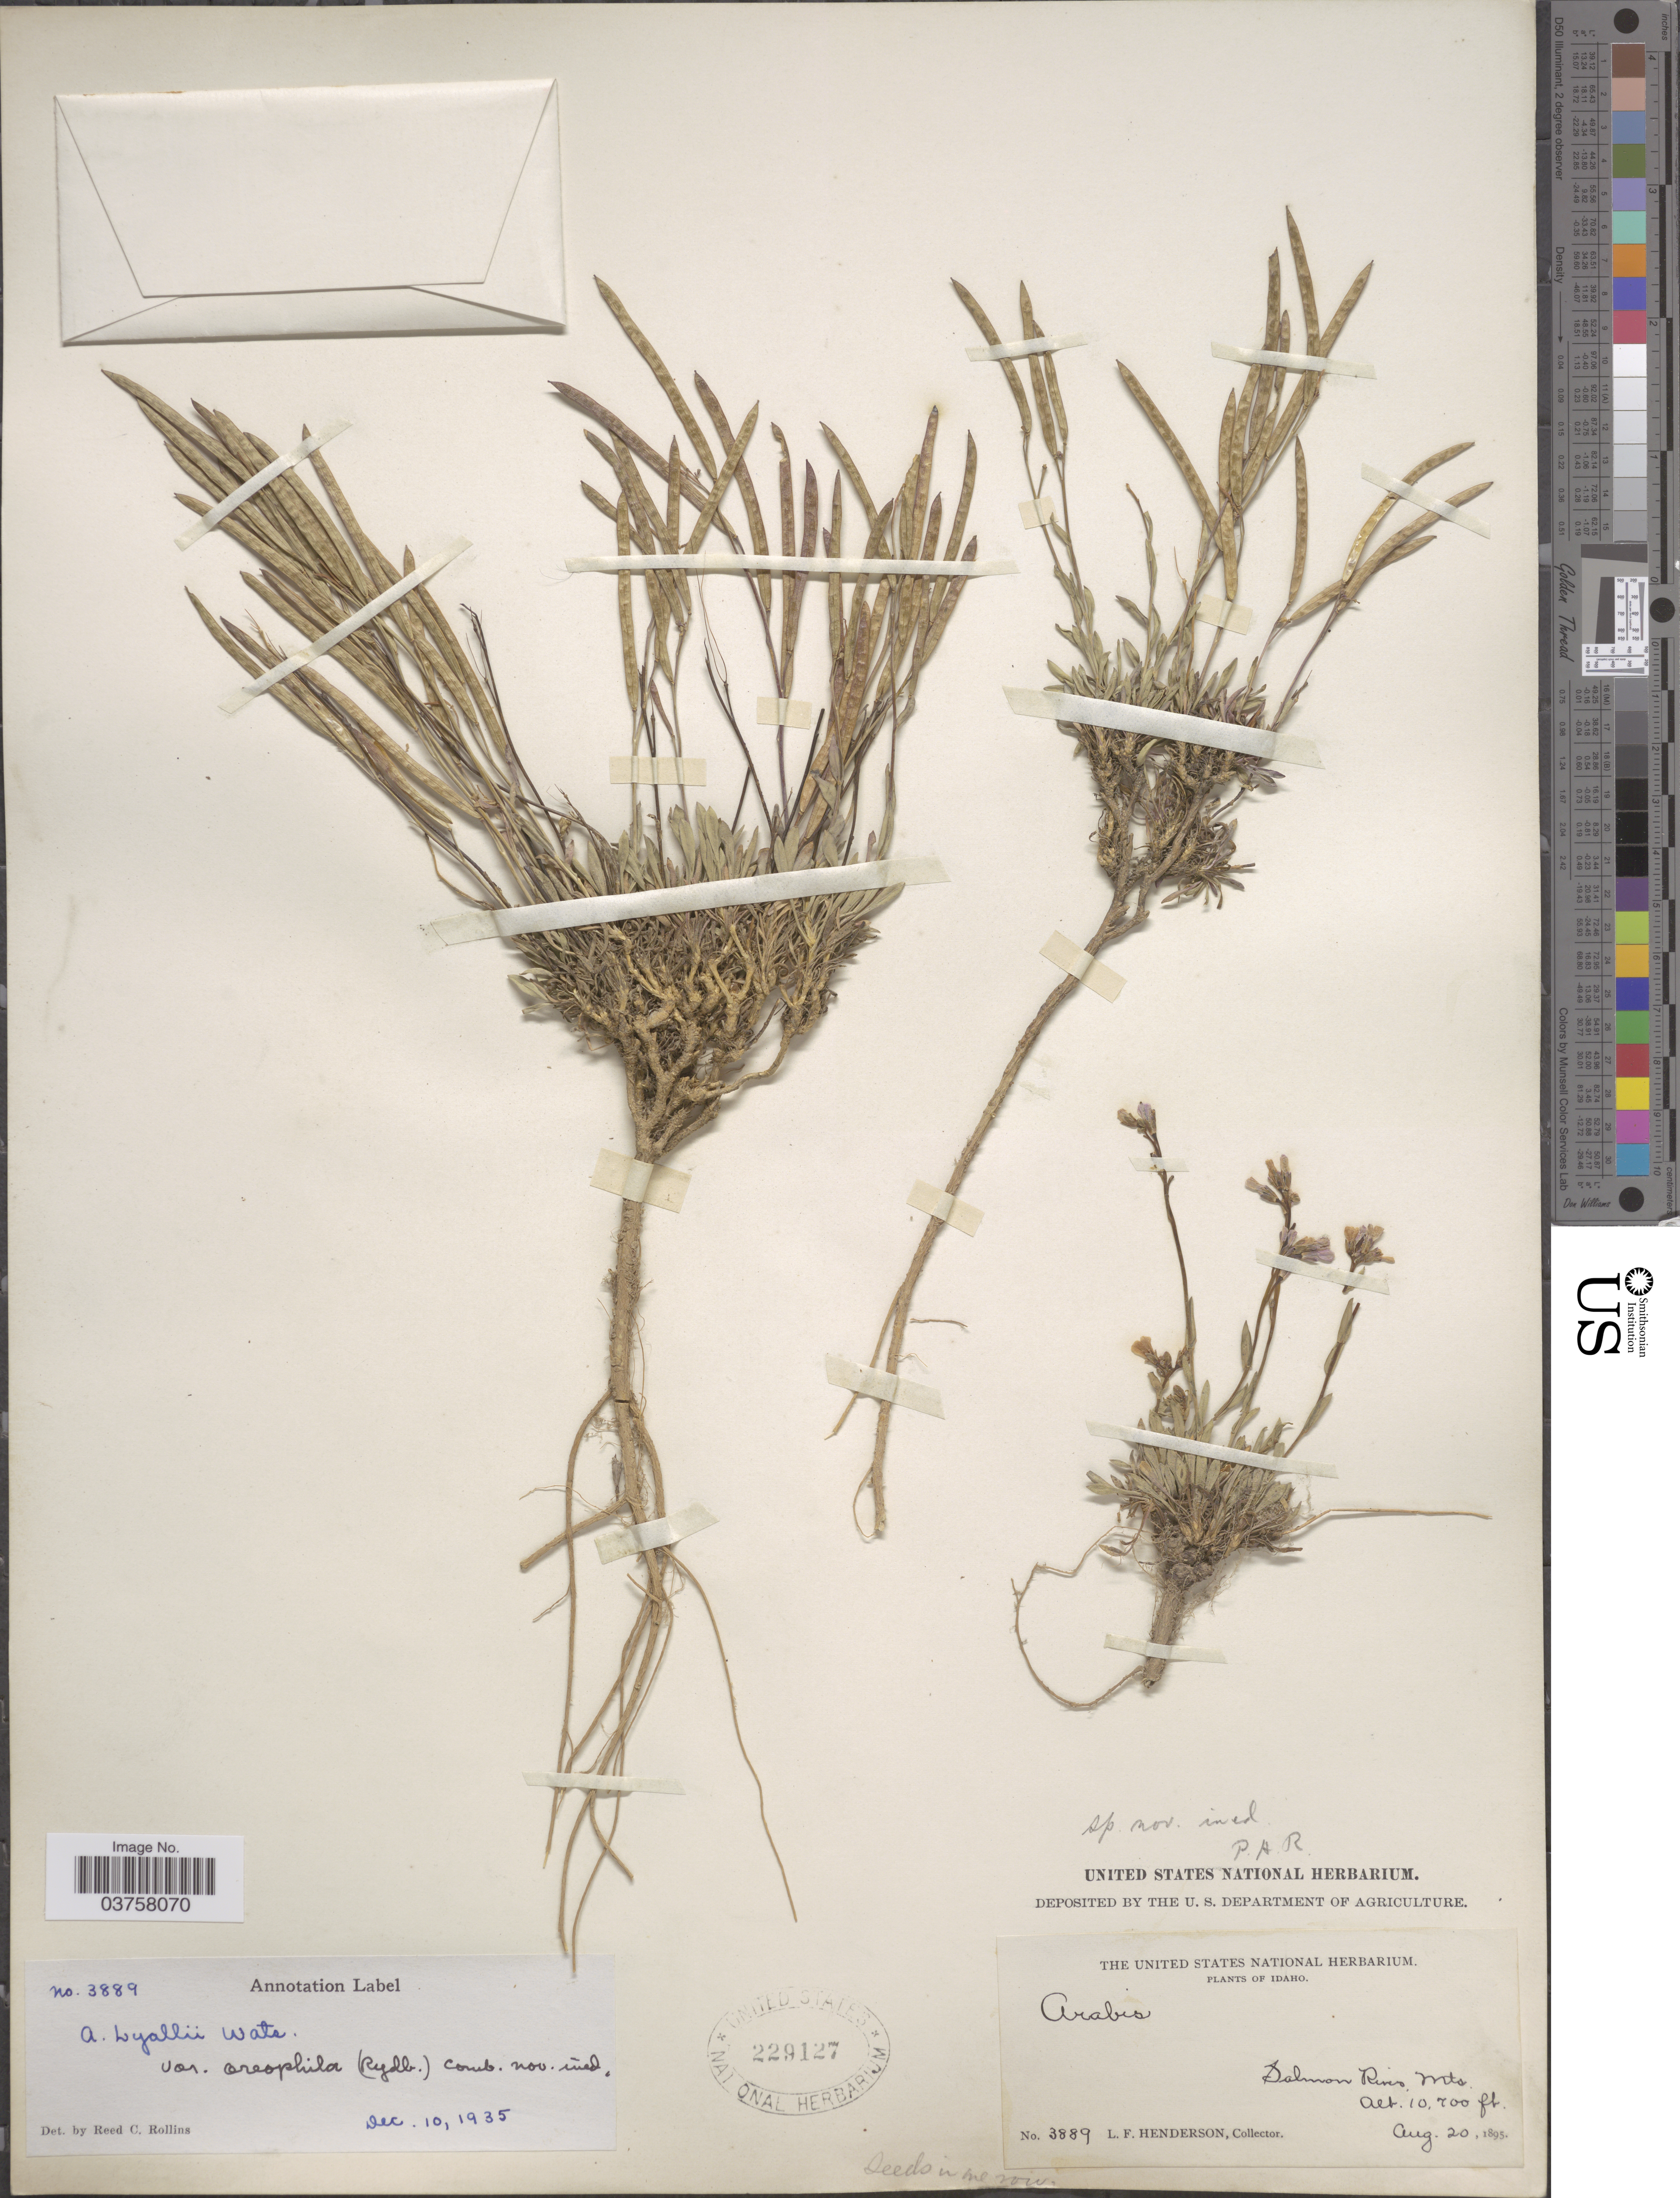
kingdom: Plantae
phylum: Tracheophyta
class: Magnoliopsida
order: Brassicales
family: Brassicaceae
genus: Arabis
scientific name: Arabis lyallii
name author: S. Watson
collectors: L. Henderson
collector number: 3889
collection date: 1895-08-20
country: United States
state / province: Idaho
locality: Salmon River Mts.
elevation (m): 3261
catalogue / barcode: US 229127